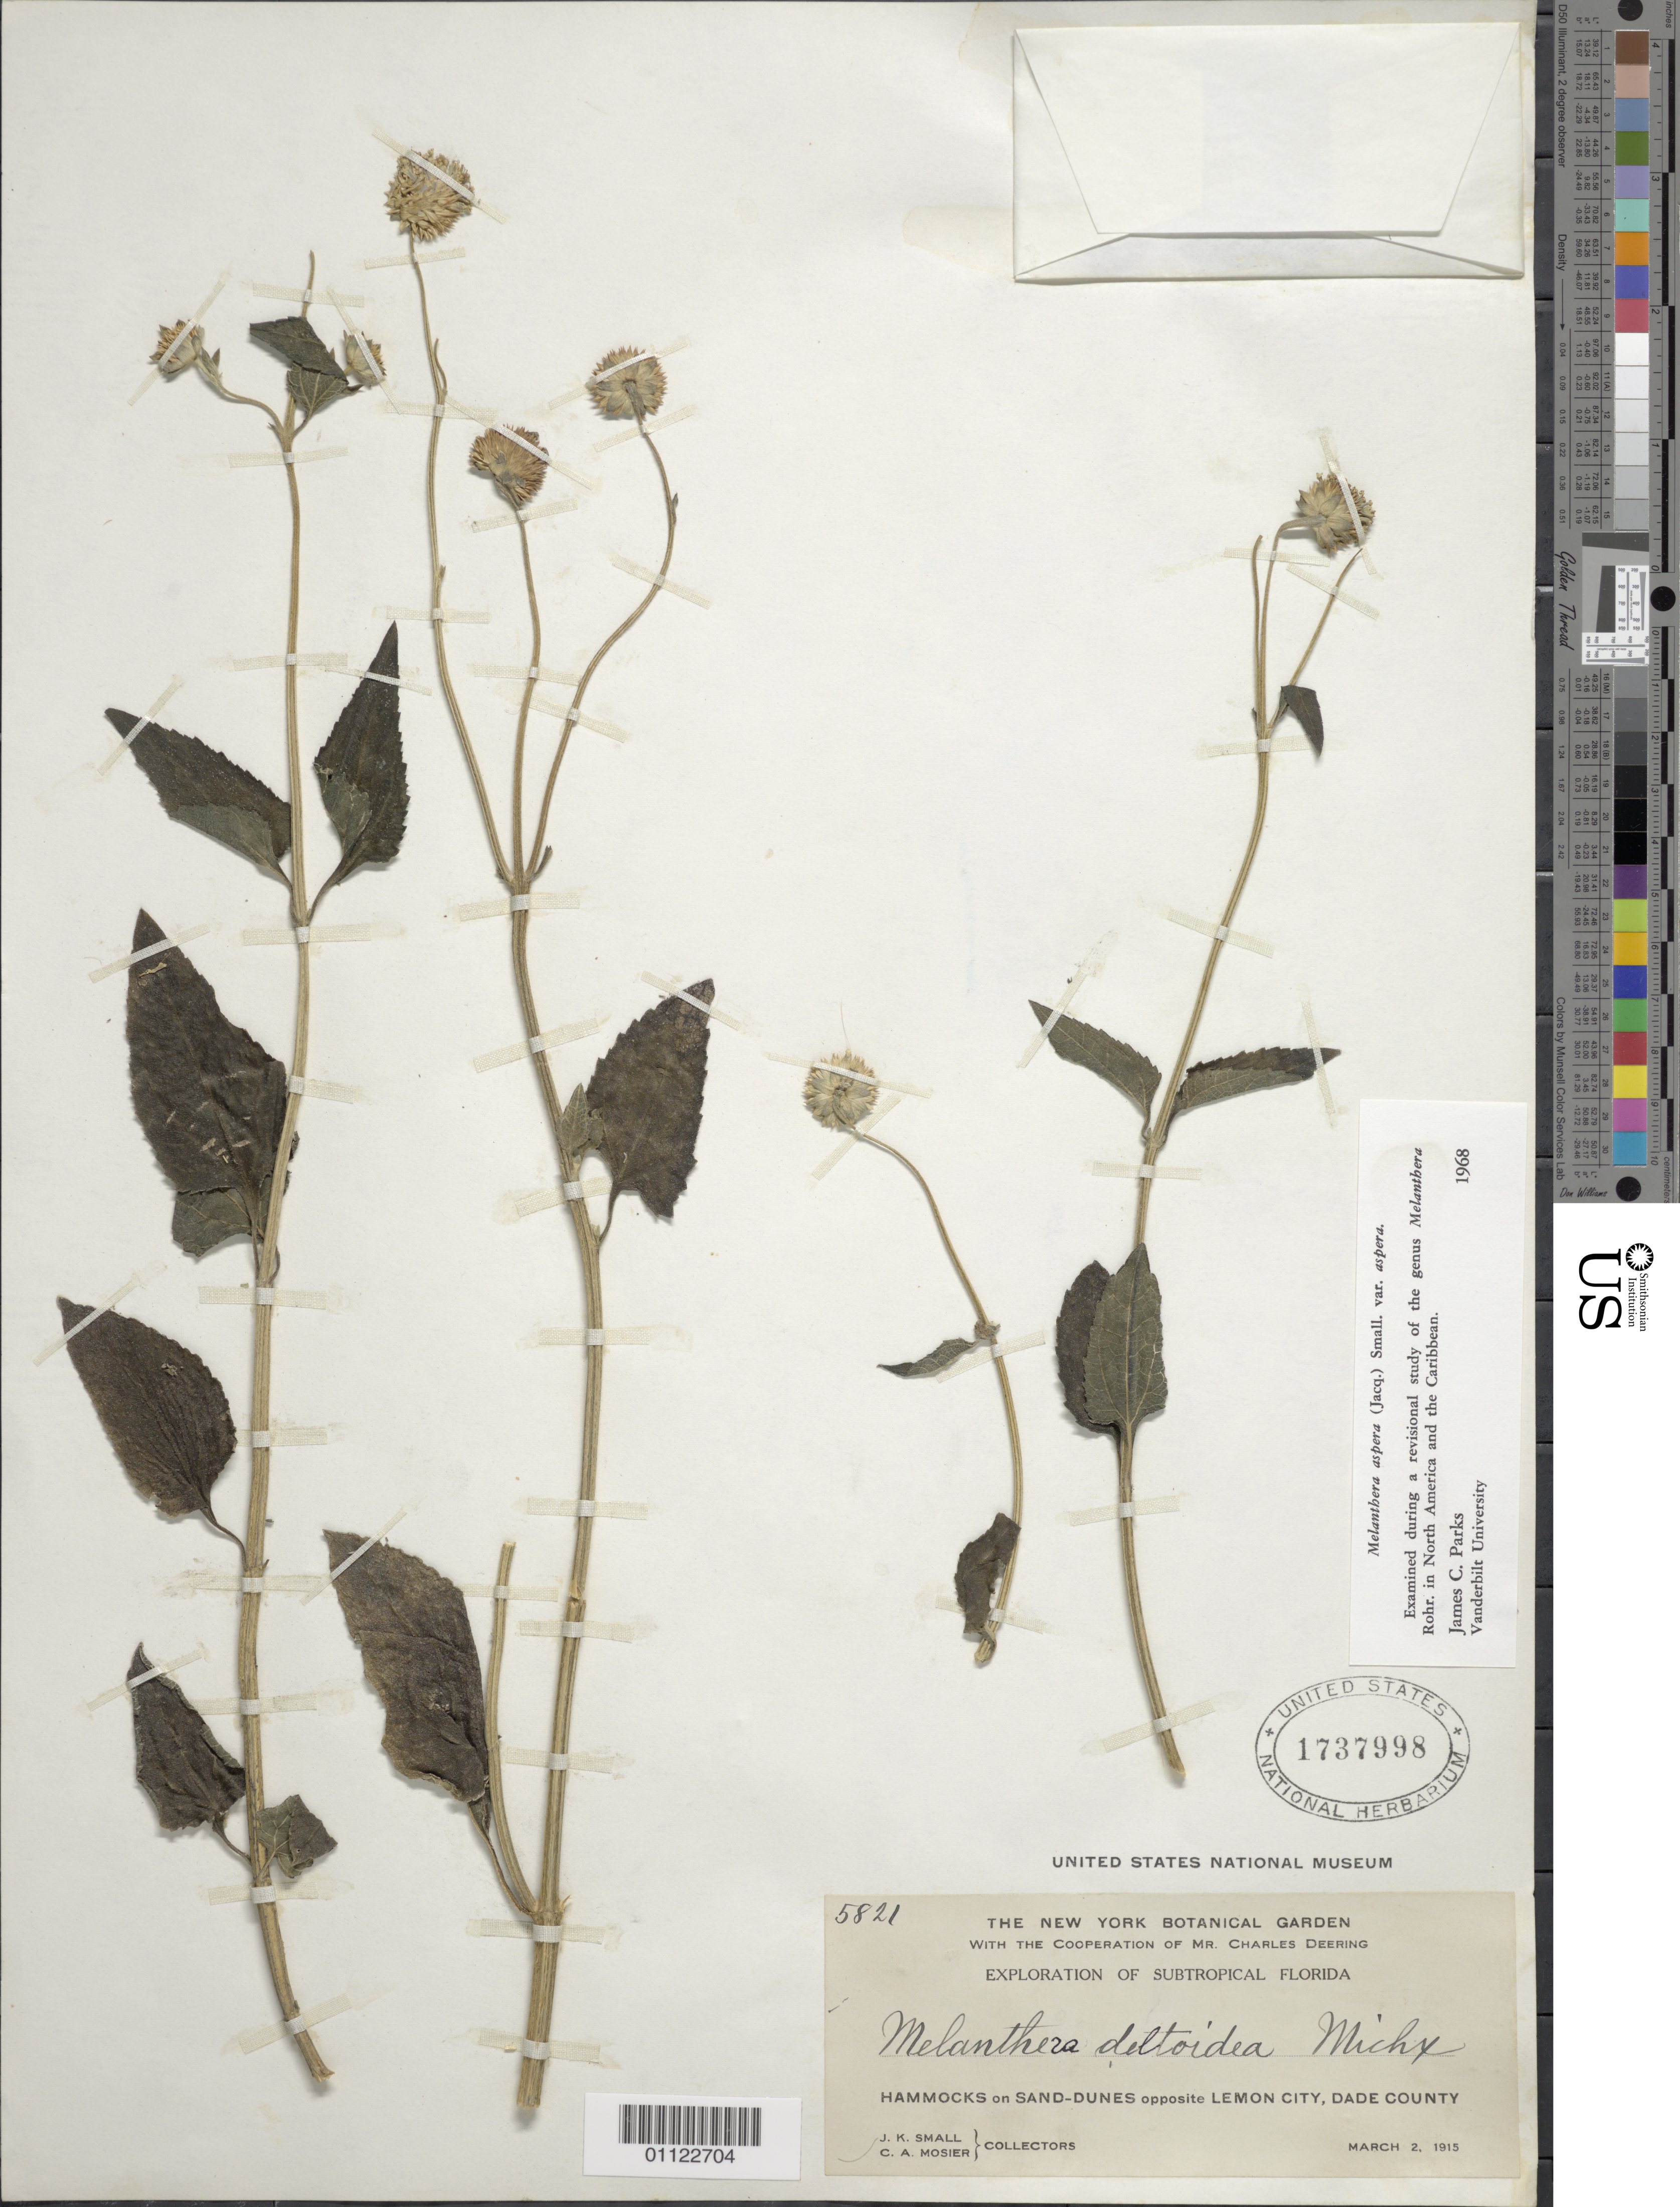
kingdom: Plantae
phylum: Tracheophyta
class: Magnoliopsida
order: Asterales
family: Asteraceae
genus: Melanthera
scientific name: Melanthera nivea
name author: (L.) Small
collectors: J. K. Small & C. Moiser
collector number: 5821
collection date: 1915-03-02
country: United States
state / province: Florida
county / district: Dade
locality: Hammocks on sand-dunes opposite Lemon City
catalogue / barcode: US 1737998